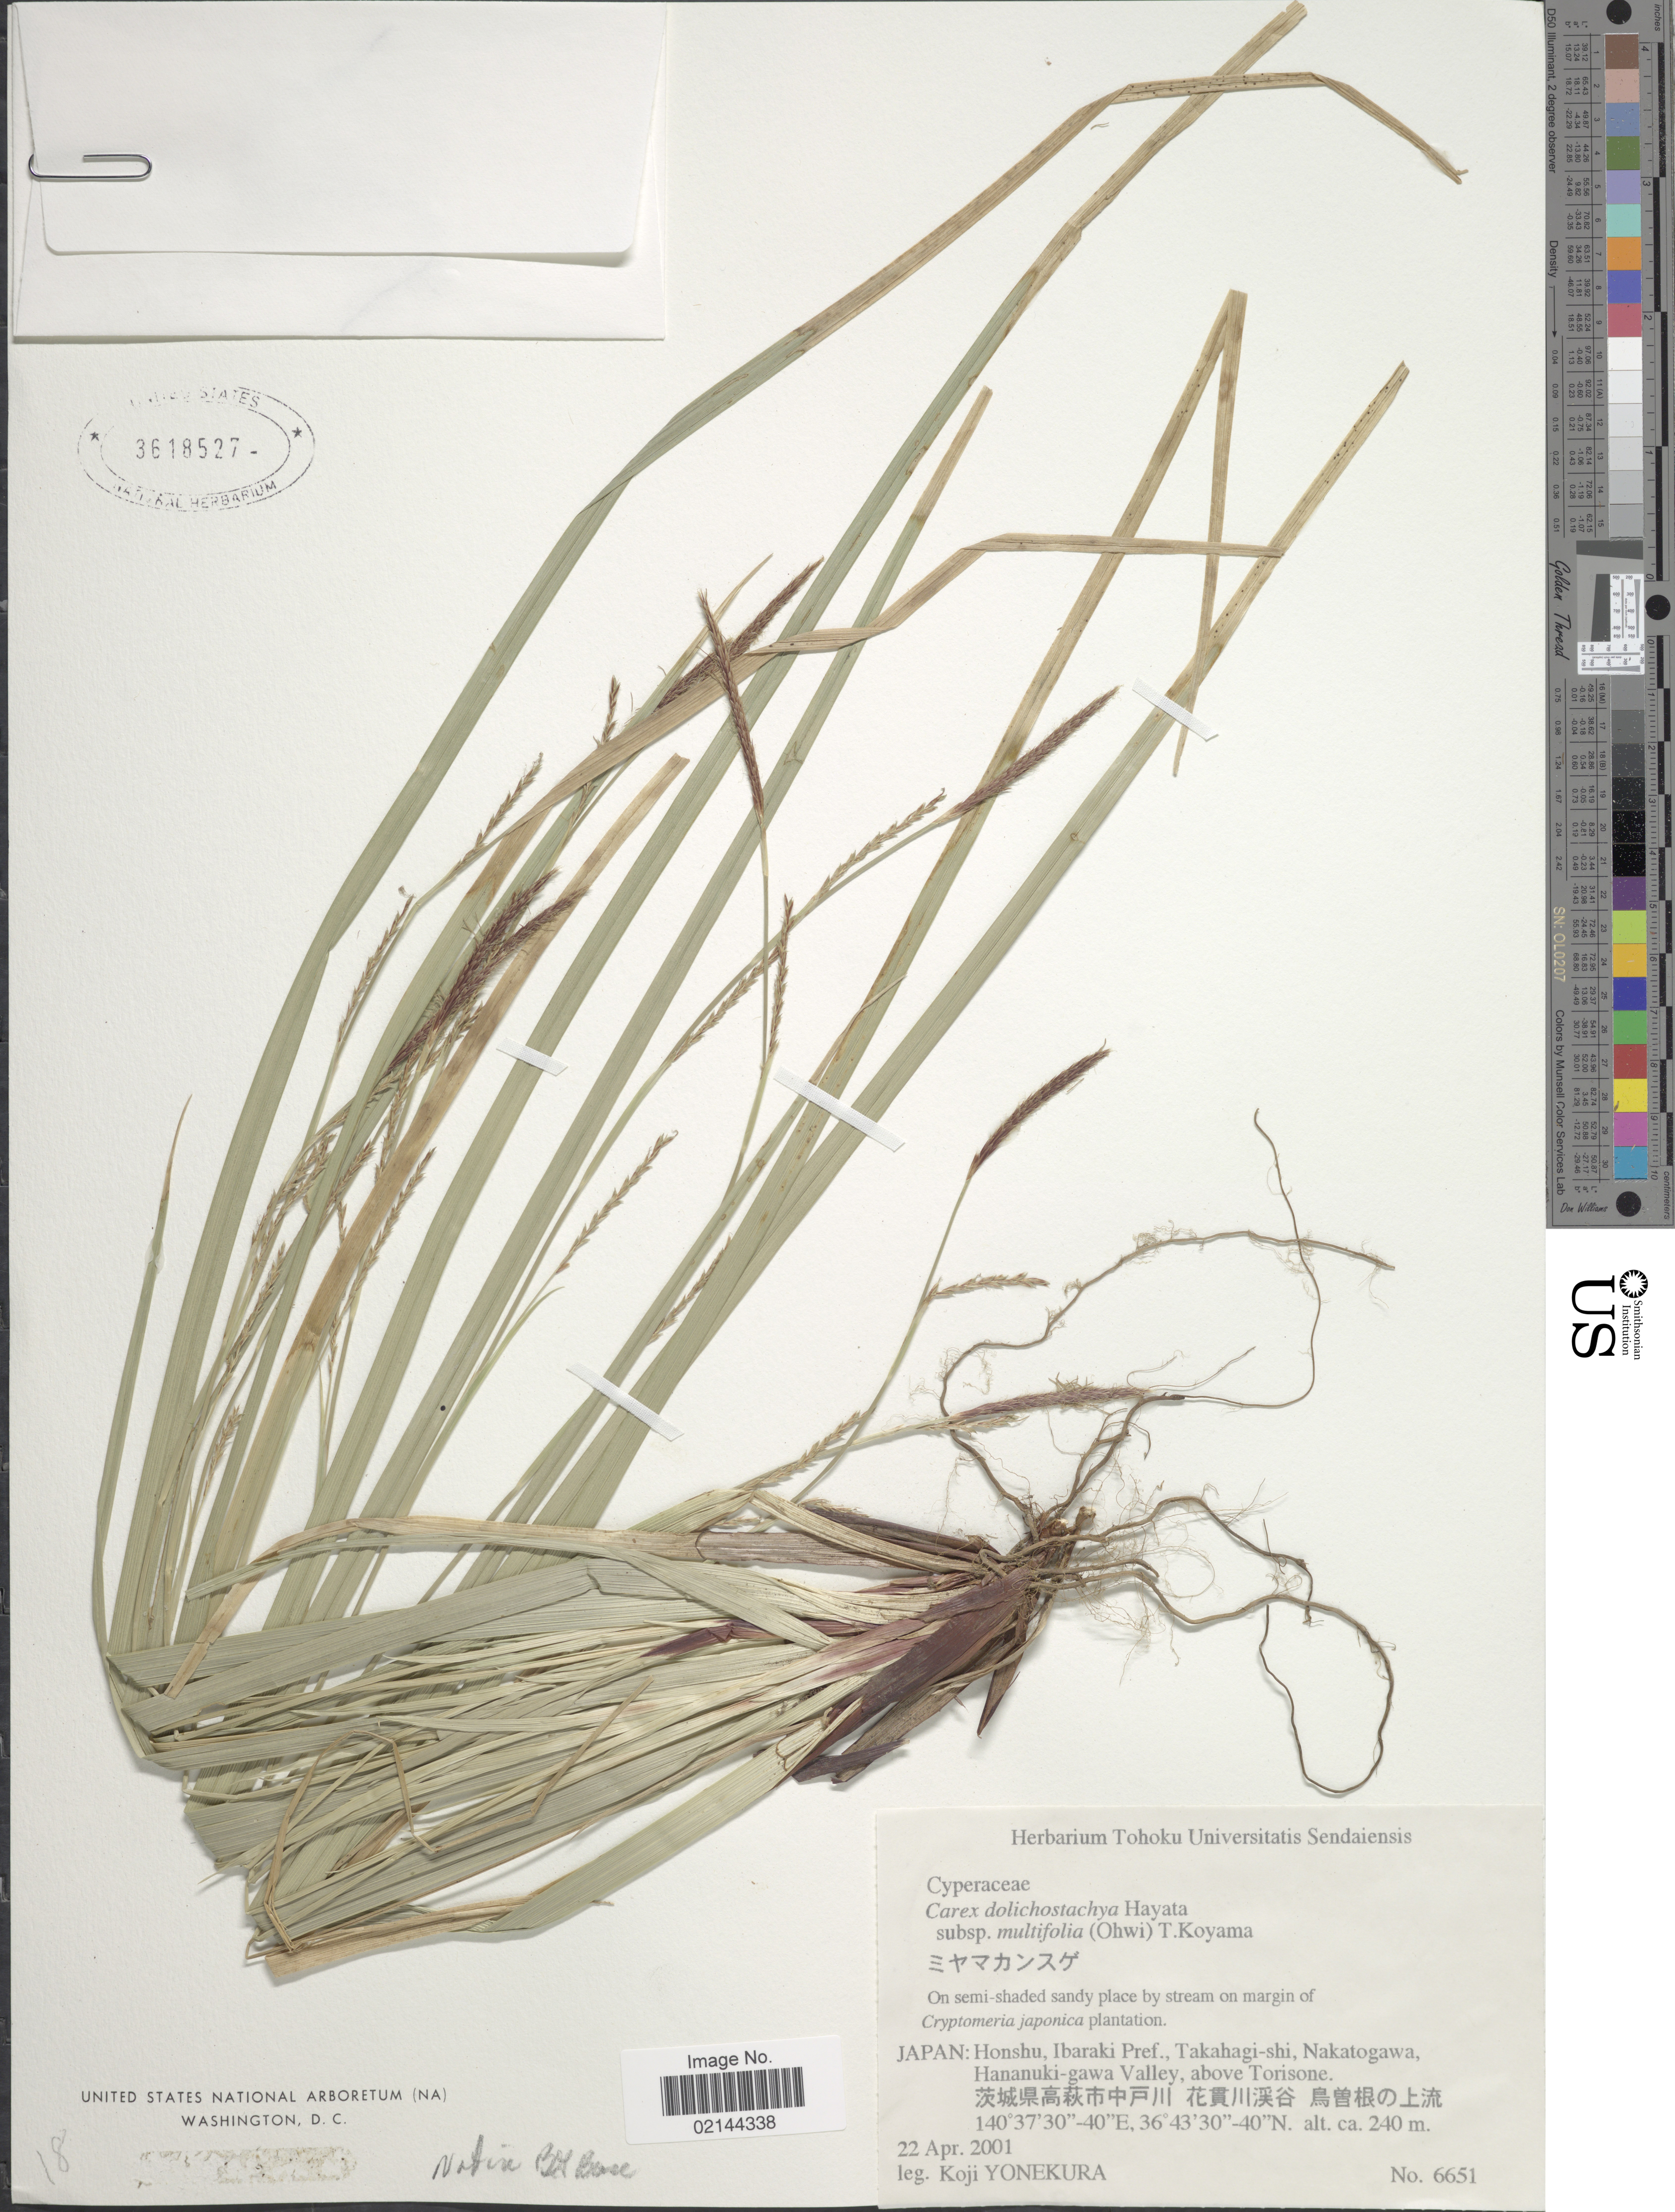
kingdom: Plantae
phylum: Tracheophyta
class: Liliopsida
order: Poales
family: Cyperaceae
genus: Carex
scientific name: Carex dolichostachya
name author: Hayata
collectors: K. Yonekura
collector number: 6651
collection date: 2001-04-22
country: Japan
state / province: Ibaraki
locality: Japan: Honshu, Ibarak Pref., Takahagi-shi, Nakatogawa, Hananuki-gawa Valley, above Torisone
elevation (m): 240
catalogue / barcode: US 3618527